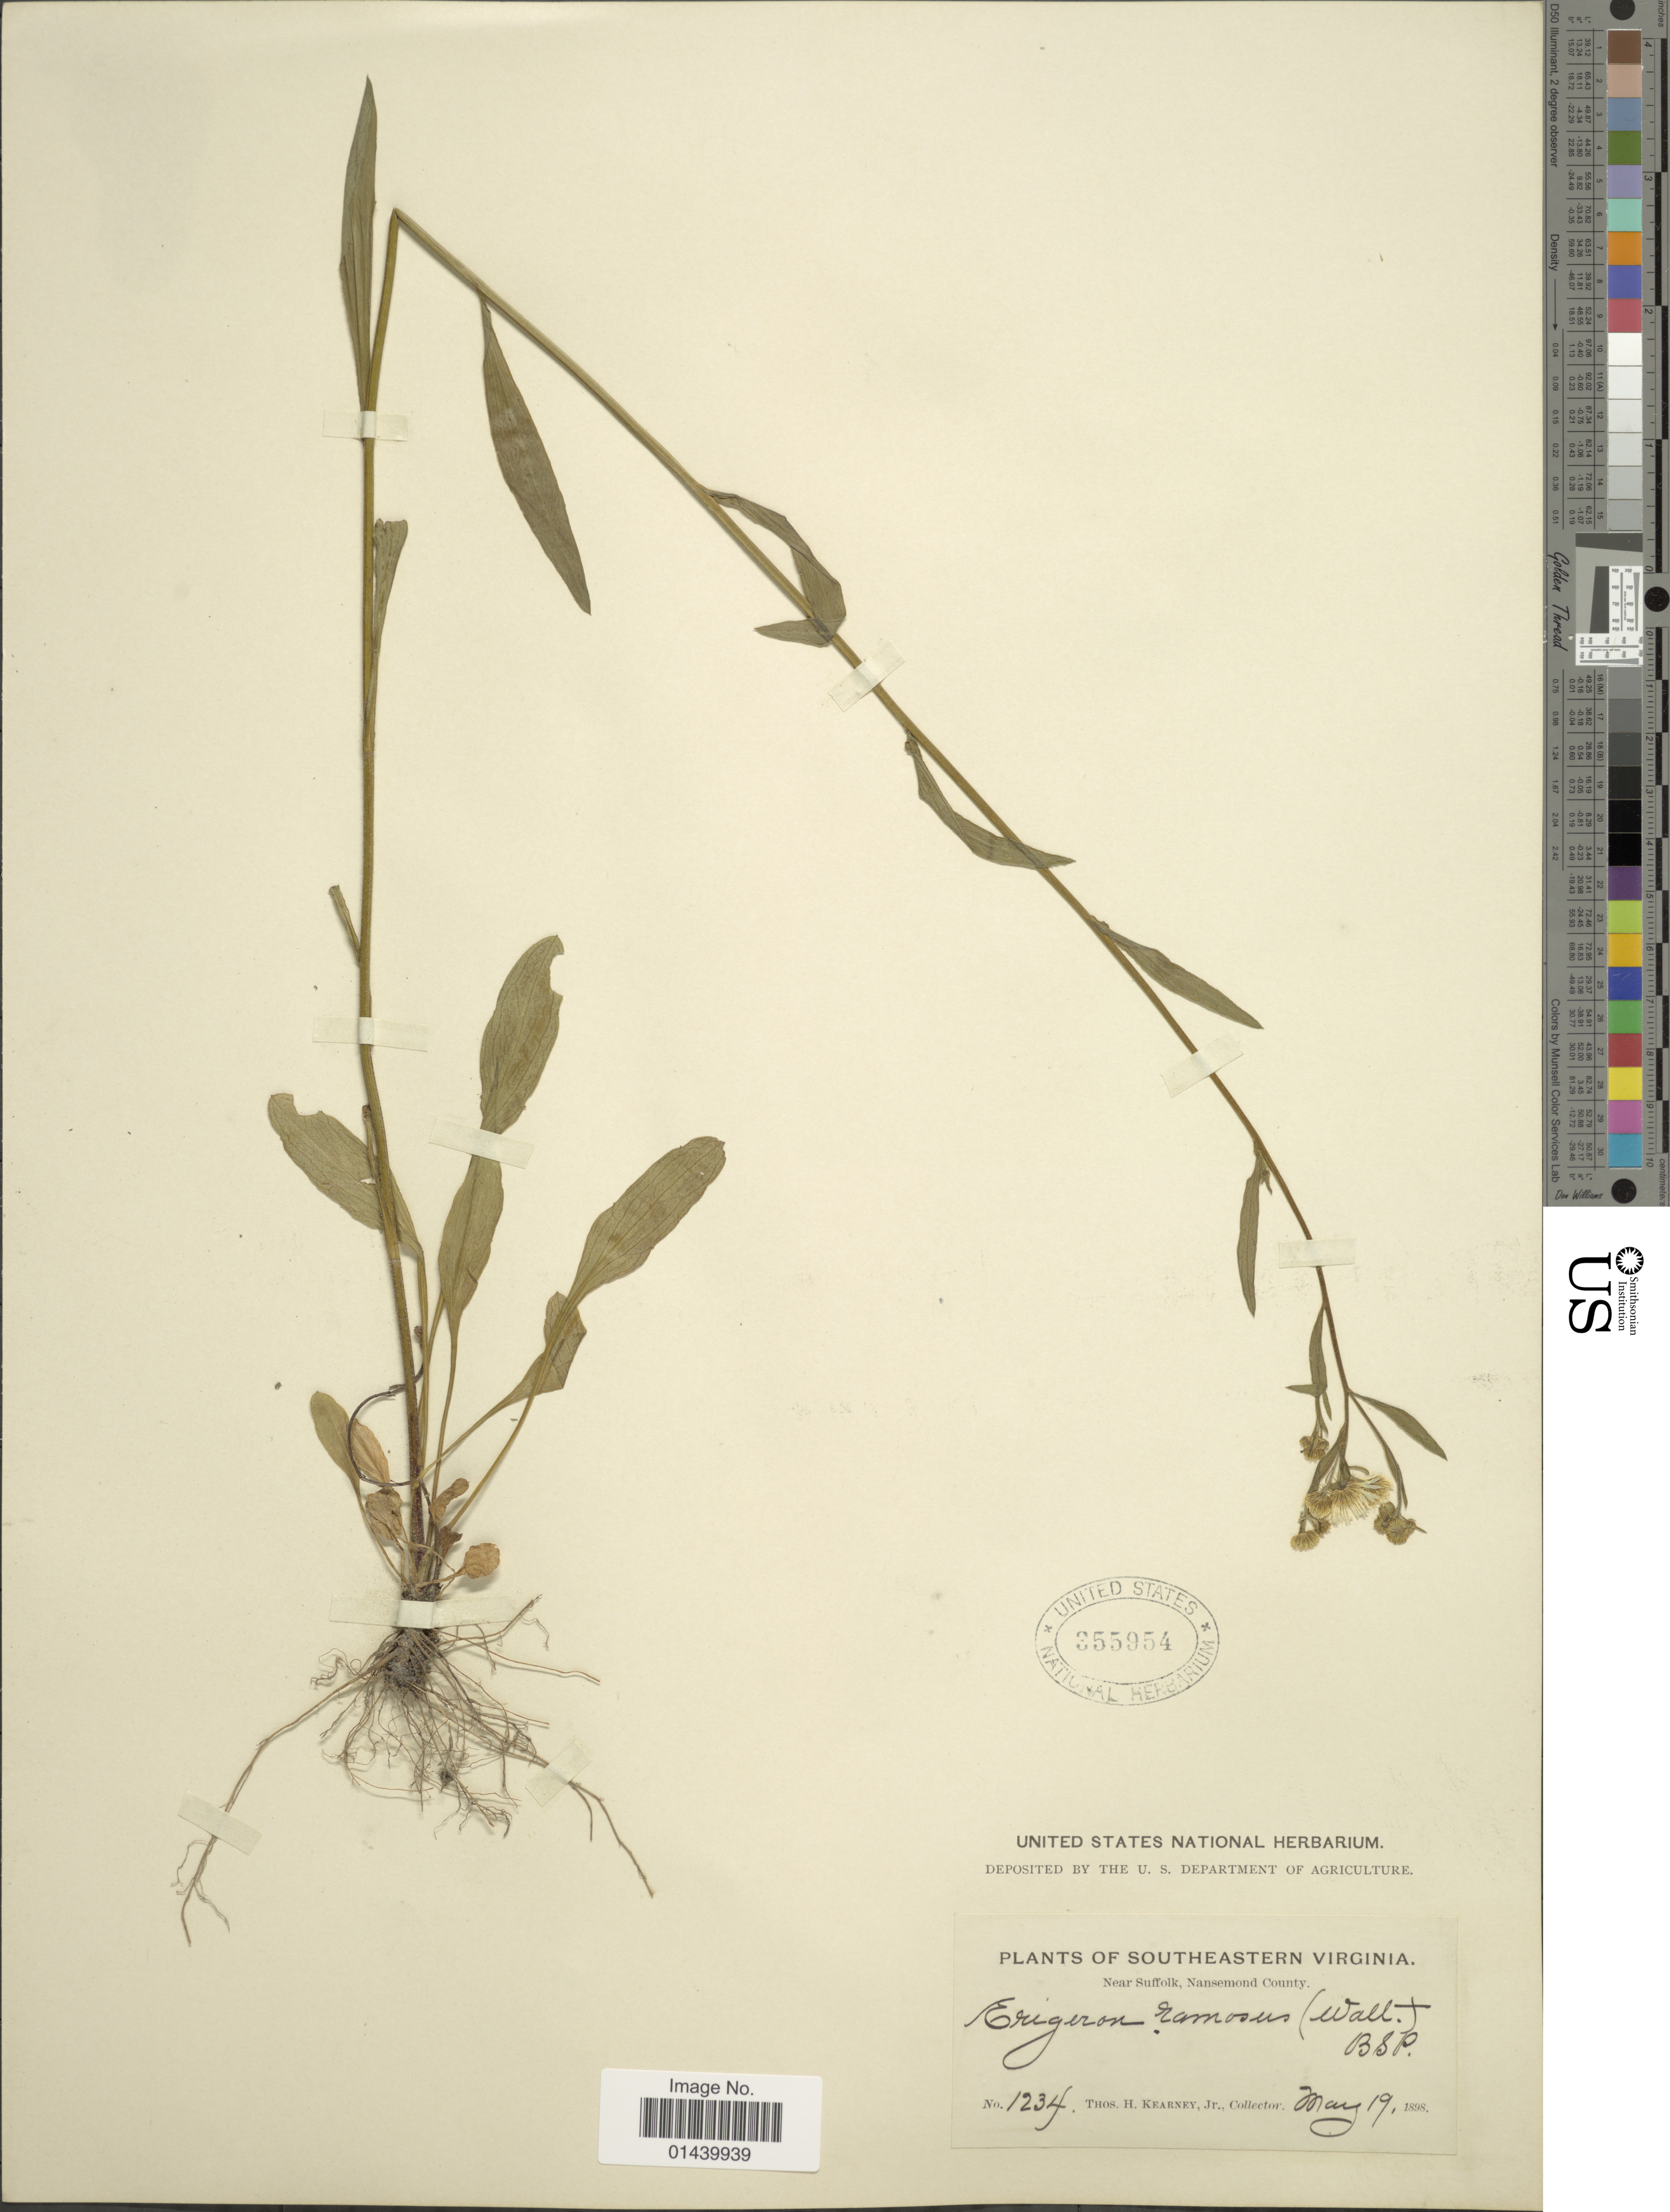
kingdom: Plantae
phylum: Tracheophyta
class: Magnoliopsida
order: Asterales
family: Asteraceae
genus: Erigeron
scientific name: Erigeron strigosus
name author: Muhl. ex Willd.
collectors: T. H. Kearney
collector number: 1234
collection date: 1898-05-19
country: United States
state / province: Virginia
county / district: City of Suffolk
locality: Southeastern Virginia. Near Suffolk, Nansemond County.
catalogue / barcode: US 355954